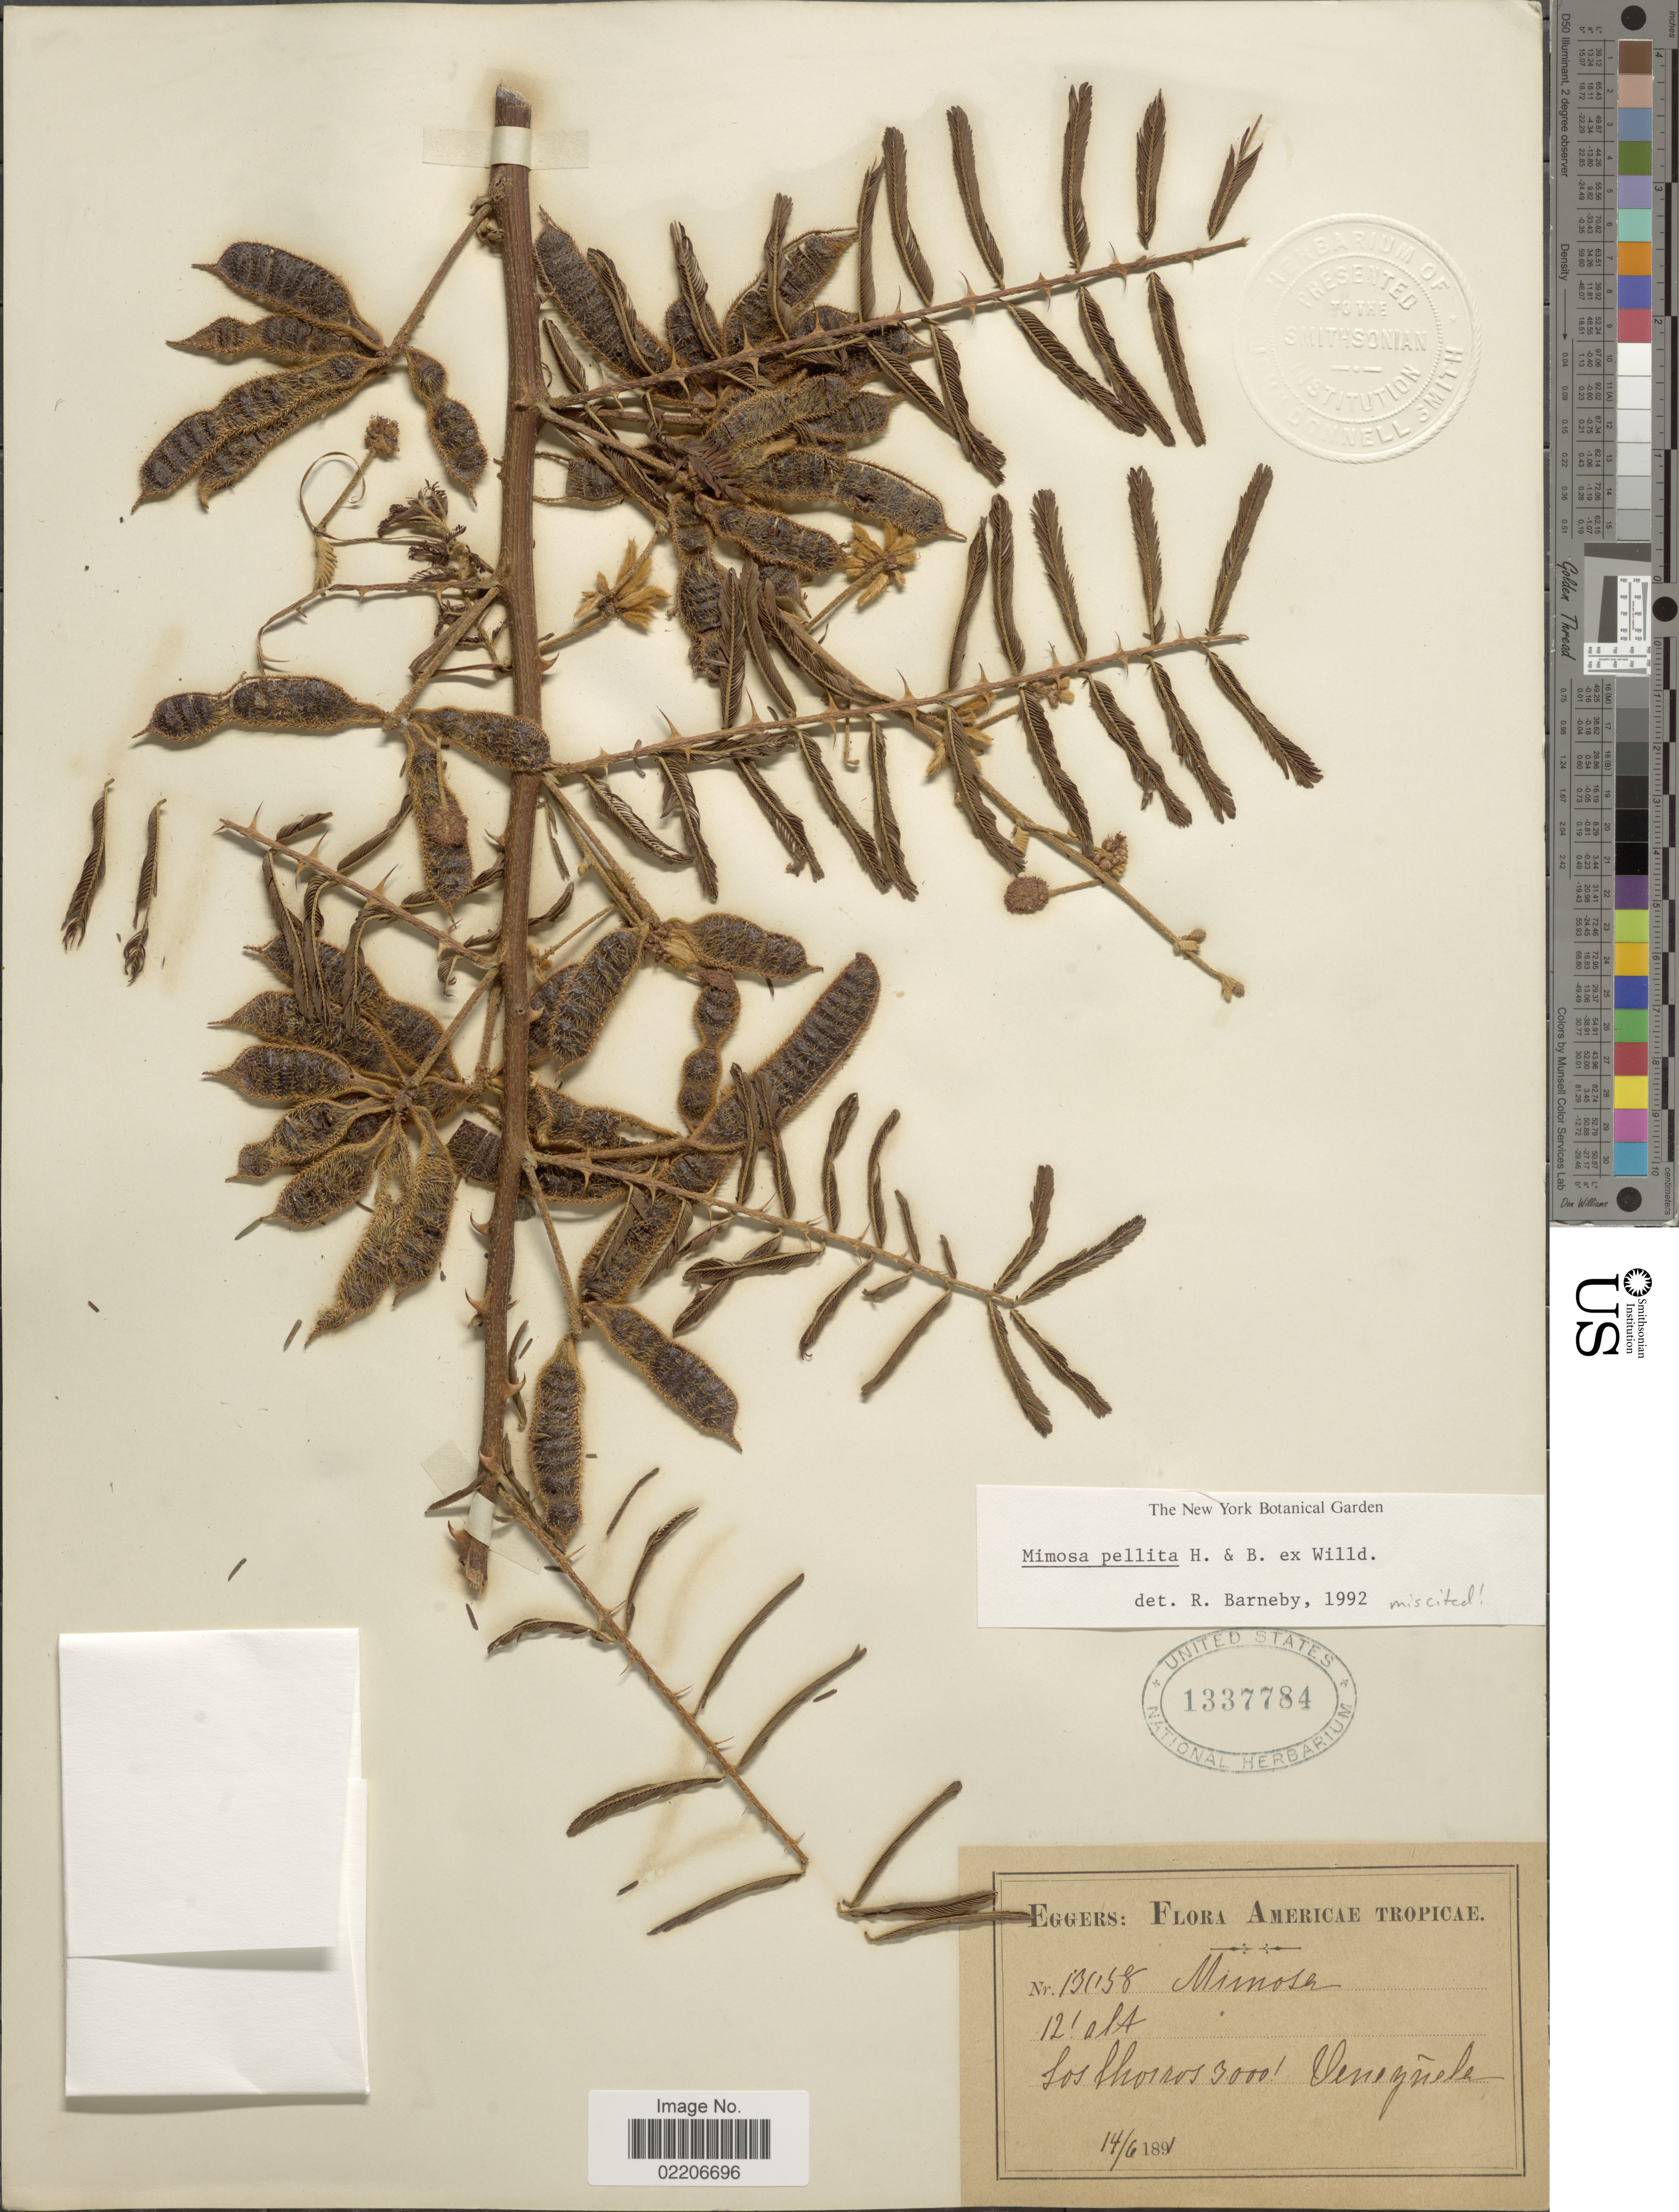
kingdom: Plantae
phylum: Tracheophyta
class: Magnoliopsida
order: Fabales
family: Fabaceae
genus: Mimosa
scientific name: Mimosa pellita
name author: Humb. & Bonpl. ex Willd.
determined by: Barneby, Rupert C., (NY)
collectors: -. Eggers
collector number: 13058*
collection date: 1891-06-14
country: Venezuela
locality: Americae Tropicae, Los Chorros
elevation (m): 914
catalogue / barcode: US 1337784